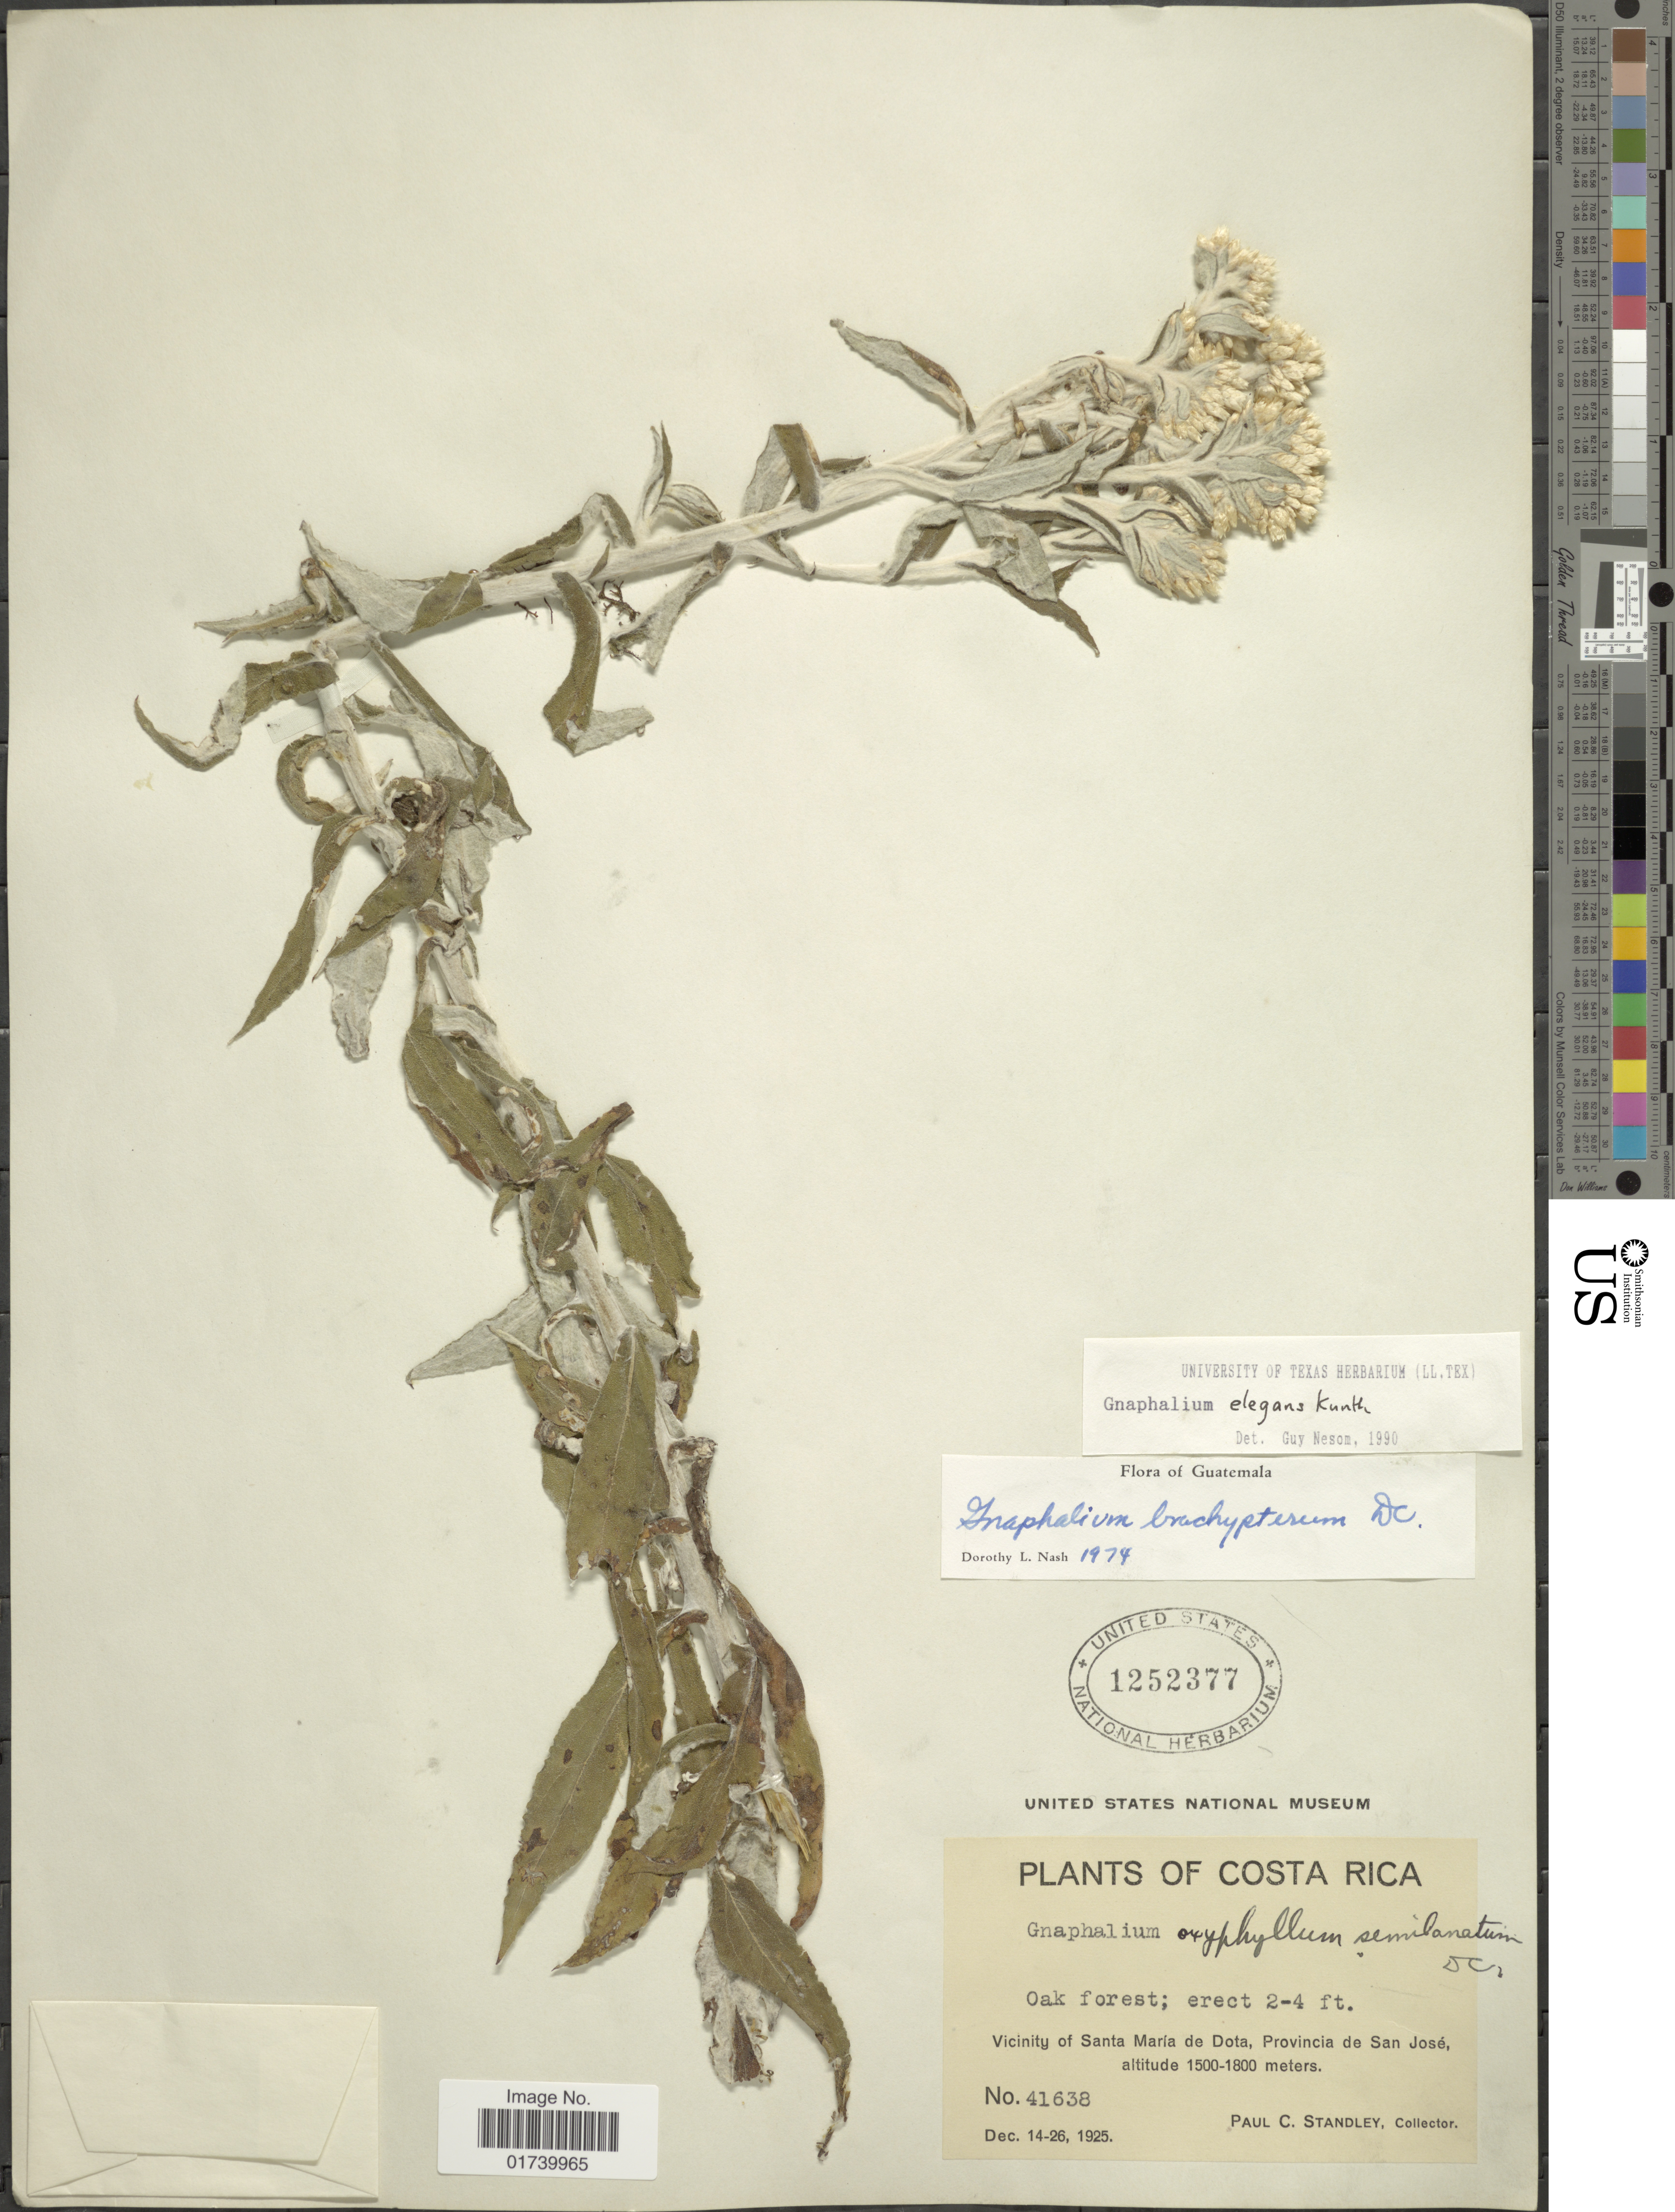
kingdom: Plantae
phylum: Tracheophyta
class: Magnoliopsida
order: Asterales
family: Asteraceae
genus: Pseudognaphalium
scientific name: Pseudognaphalium elegans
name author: (Kunth) Kartesz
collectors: P. C. Standley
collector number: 41638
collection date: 1925-12-14/1925-12-26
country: Costa Rica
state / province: San José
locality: Vicinity of Santa Maria de Dota, Prvincia de San Jose.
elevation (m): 1500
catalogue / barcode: US 1252377